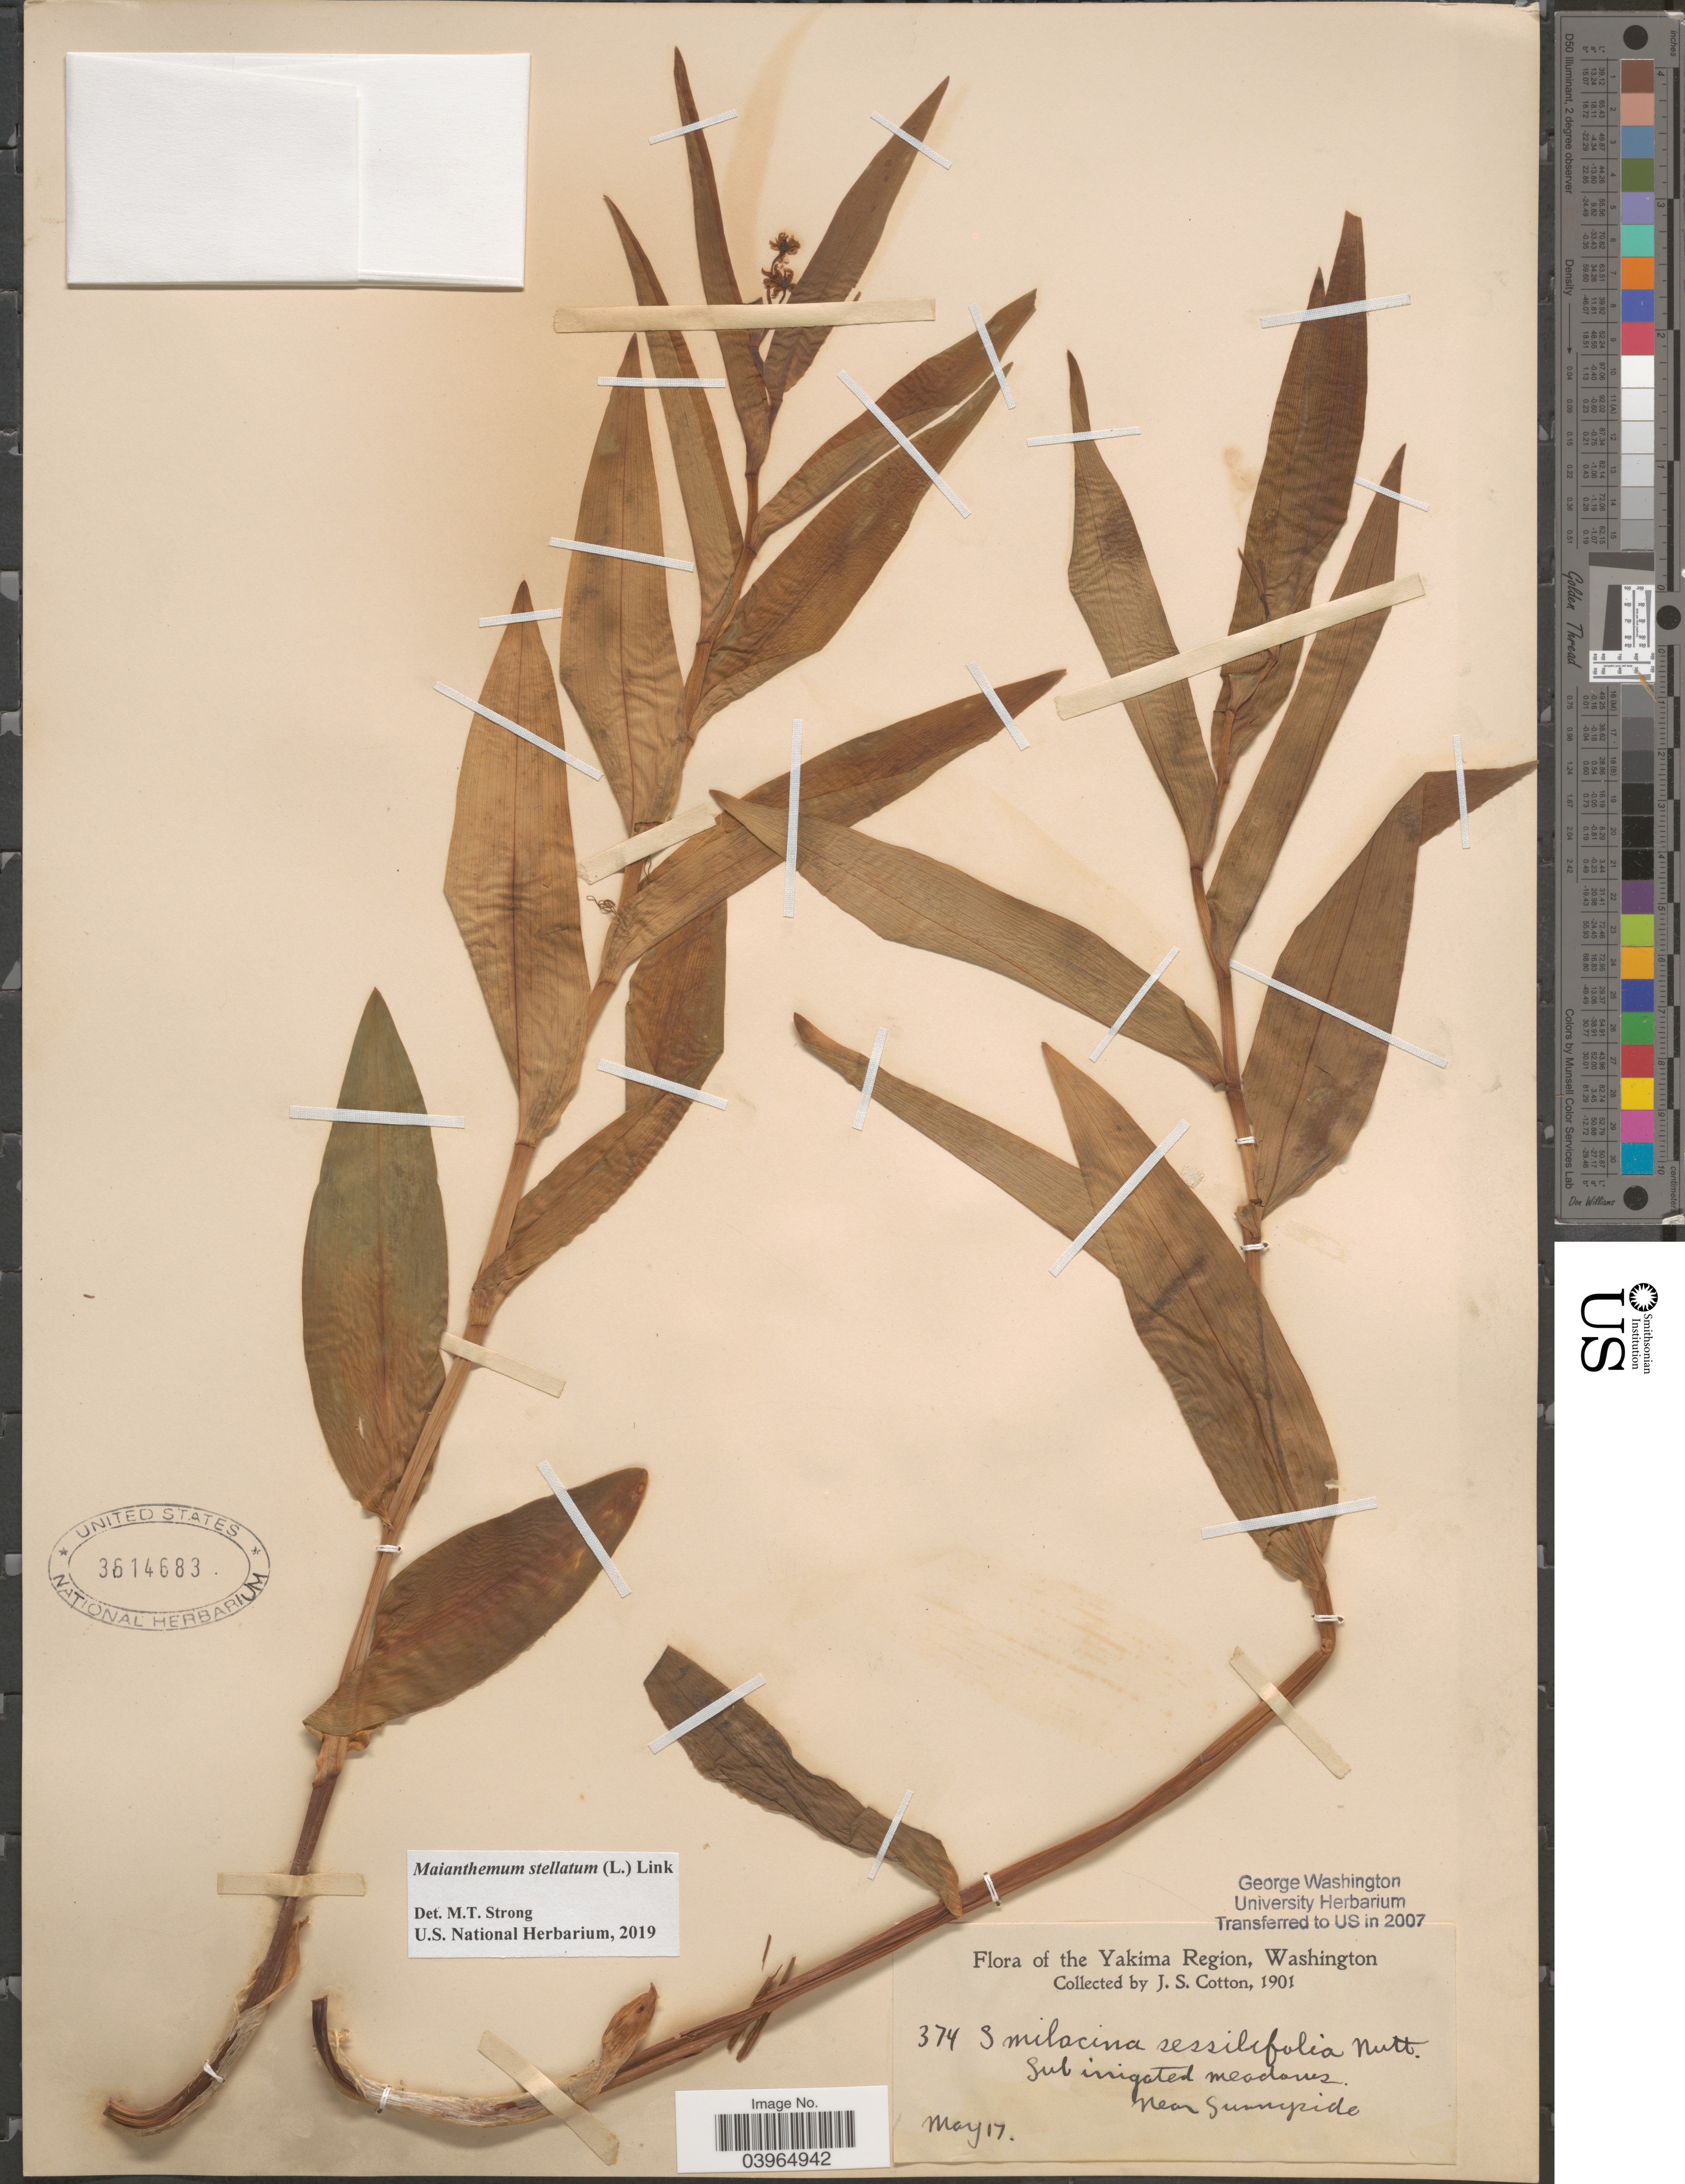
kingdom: Plantae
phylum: Tracheophyta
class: Liliopsida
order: Asparagales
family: Asparagaceae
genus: Maianthemum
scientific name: Maianthemum stellatum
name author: (L.) Link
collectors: J. S. Cotton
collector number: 374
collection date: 1901-05-17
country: United States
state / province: Washington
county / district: Yakima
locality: The Yakima Region. Near Sunnyside.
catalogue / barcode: US 3614683